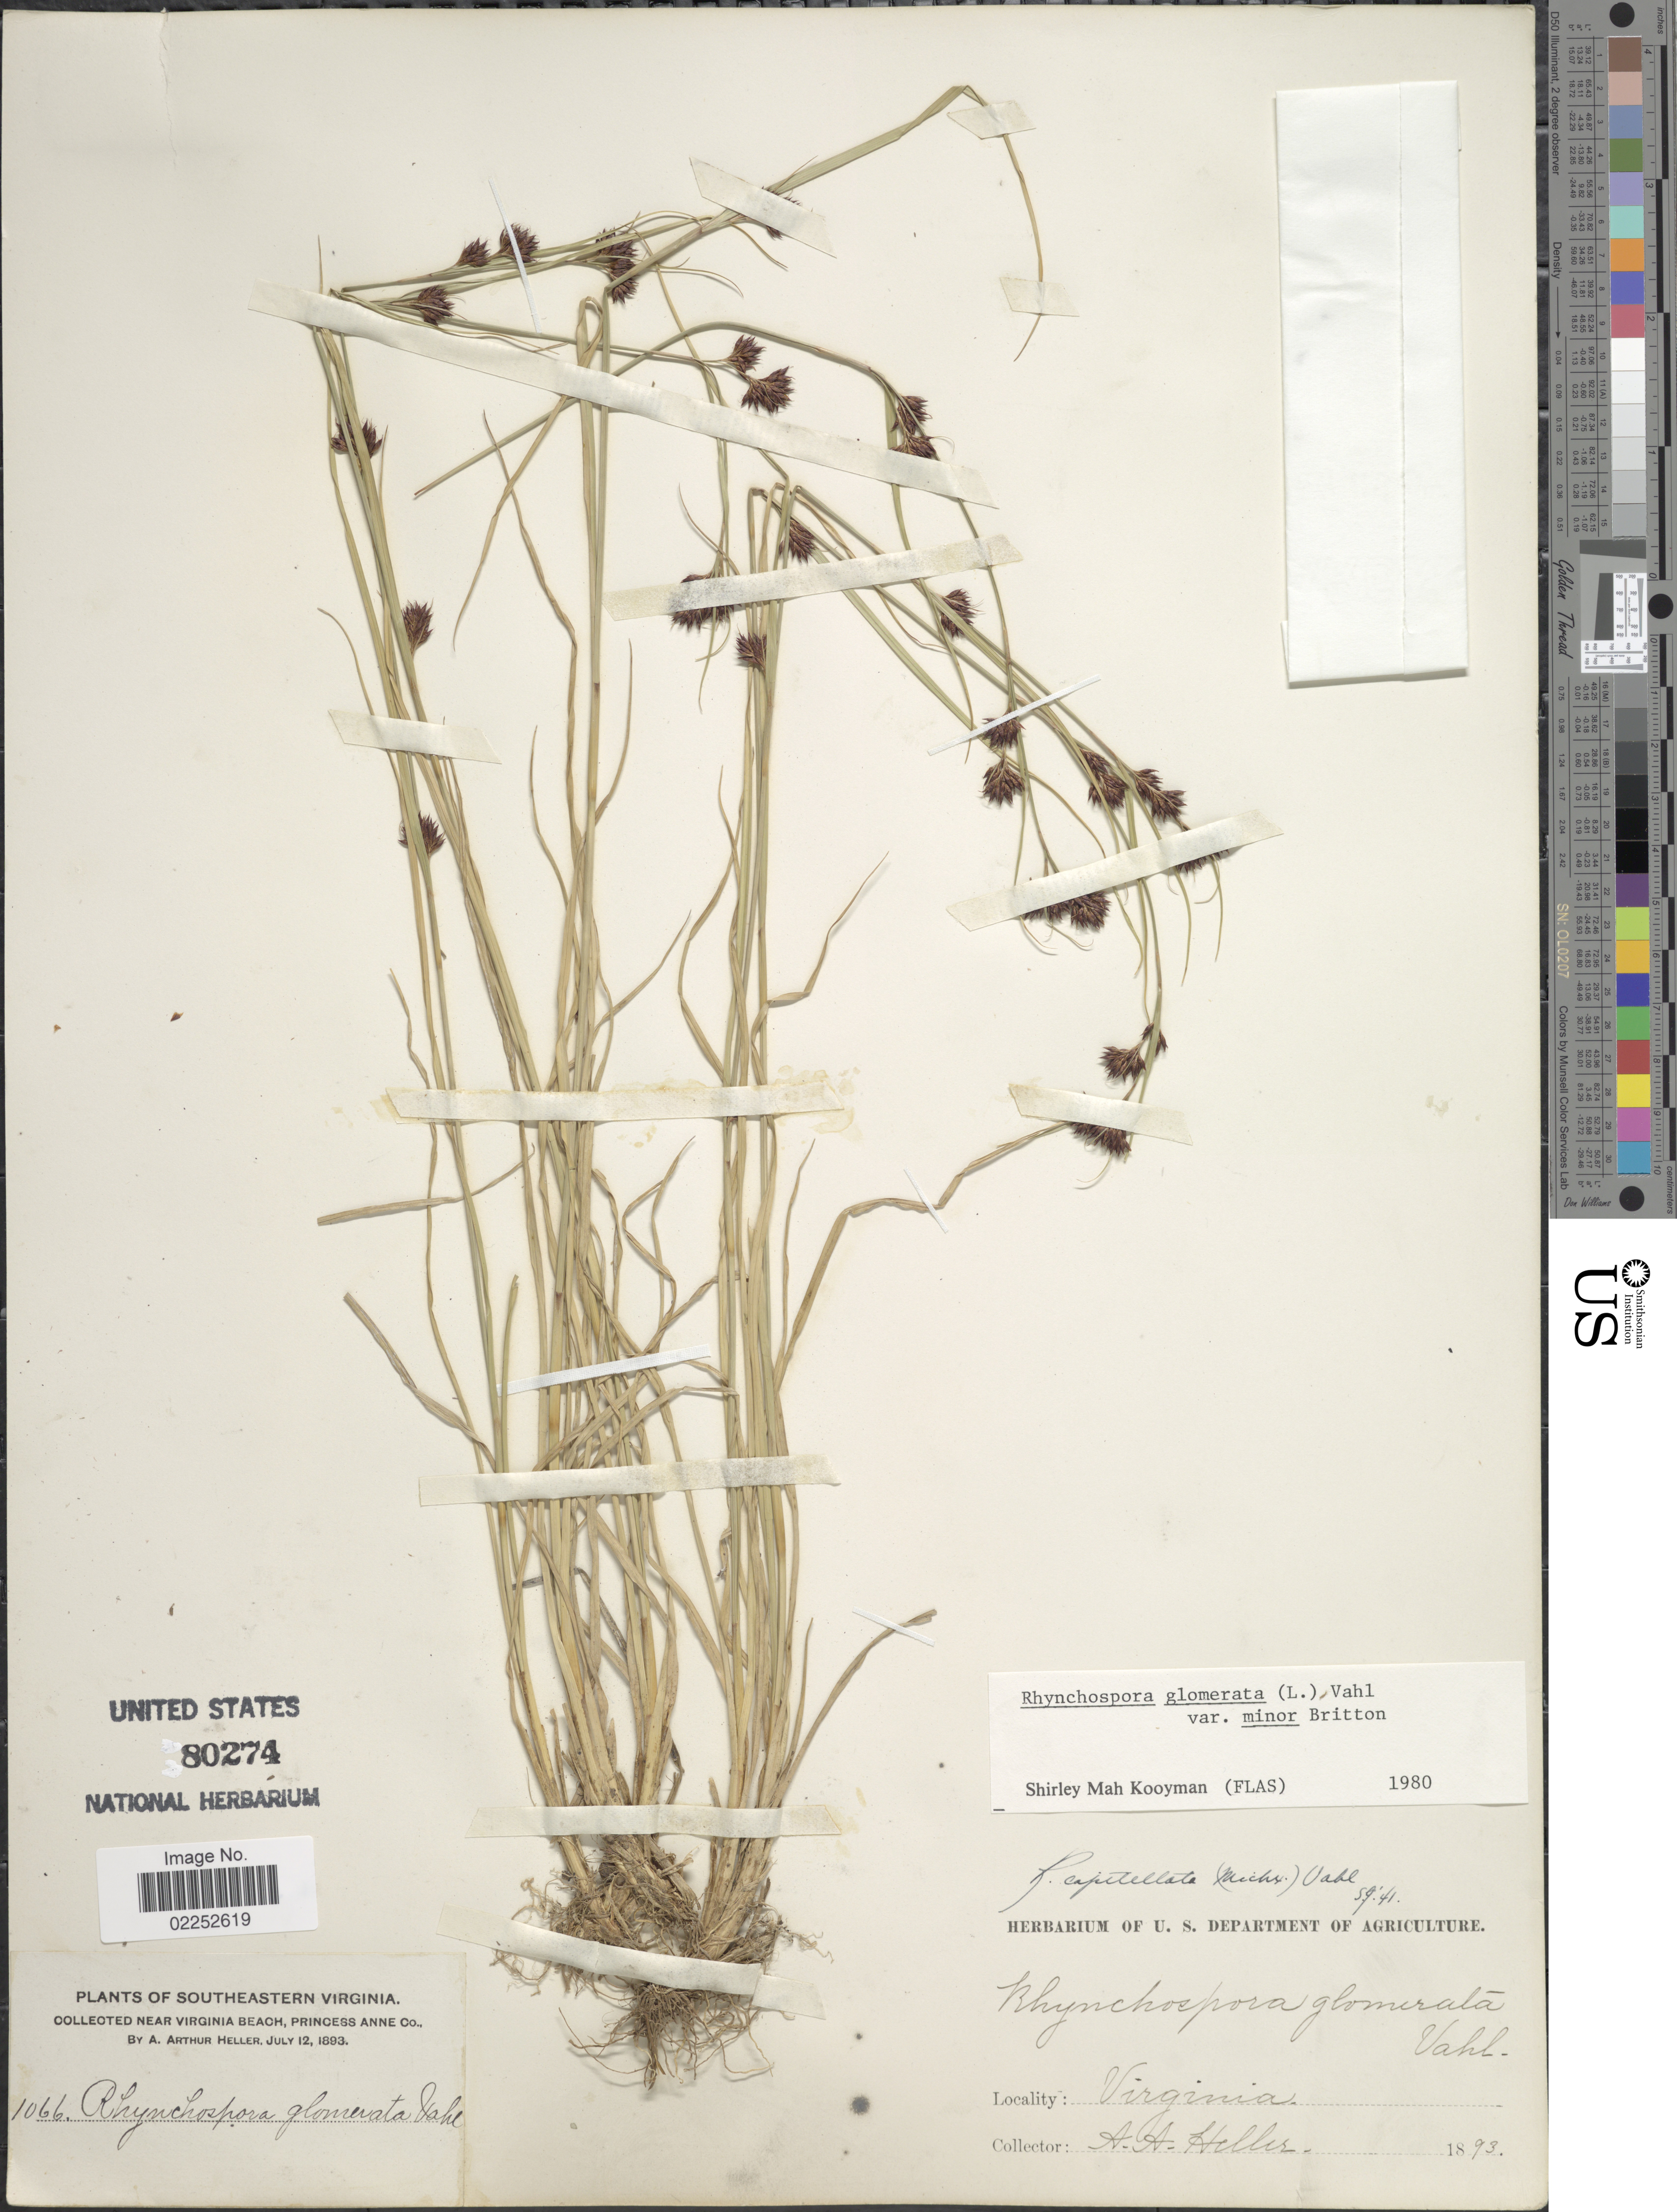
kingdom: Plantae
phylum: Tracheophyta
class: Liliopsida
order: Poales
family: Cyperaceae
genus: Rhynchospora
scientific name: Rhynchospora capitellata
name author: (Michx.) Vahl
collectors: A. A. Heller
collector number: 1066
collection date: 1893-07-12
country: United States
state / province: Virginia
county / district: City of Virginia Beach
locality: Southeastern Virginia, Near Virginia Beach, Princess Anne (=historic county name) County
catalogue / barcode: US 80274